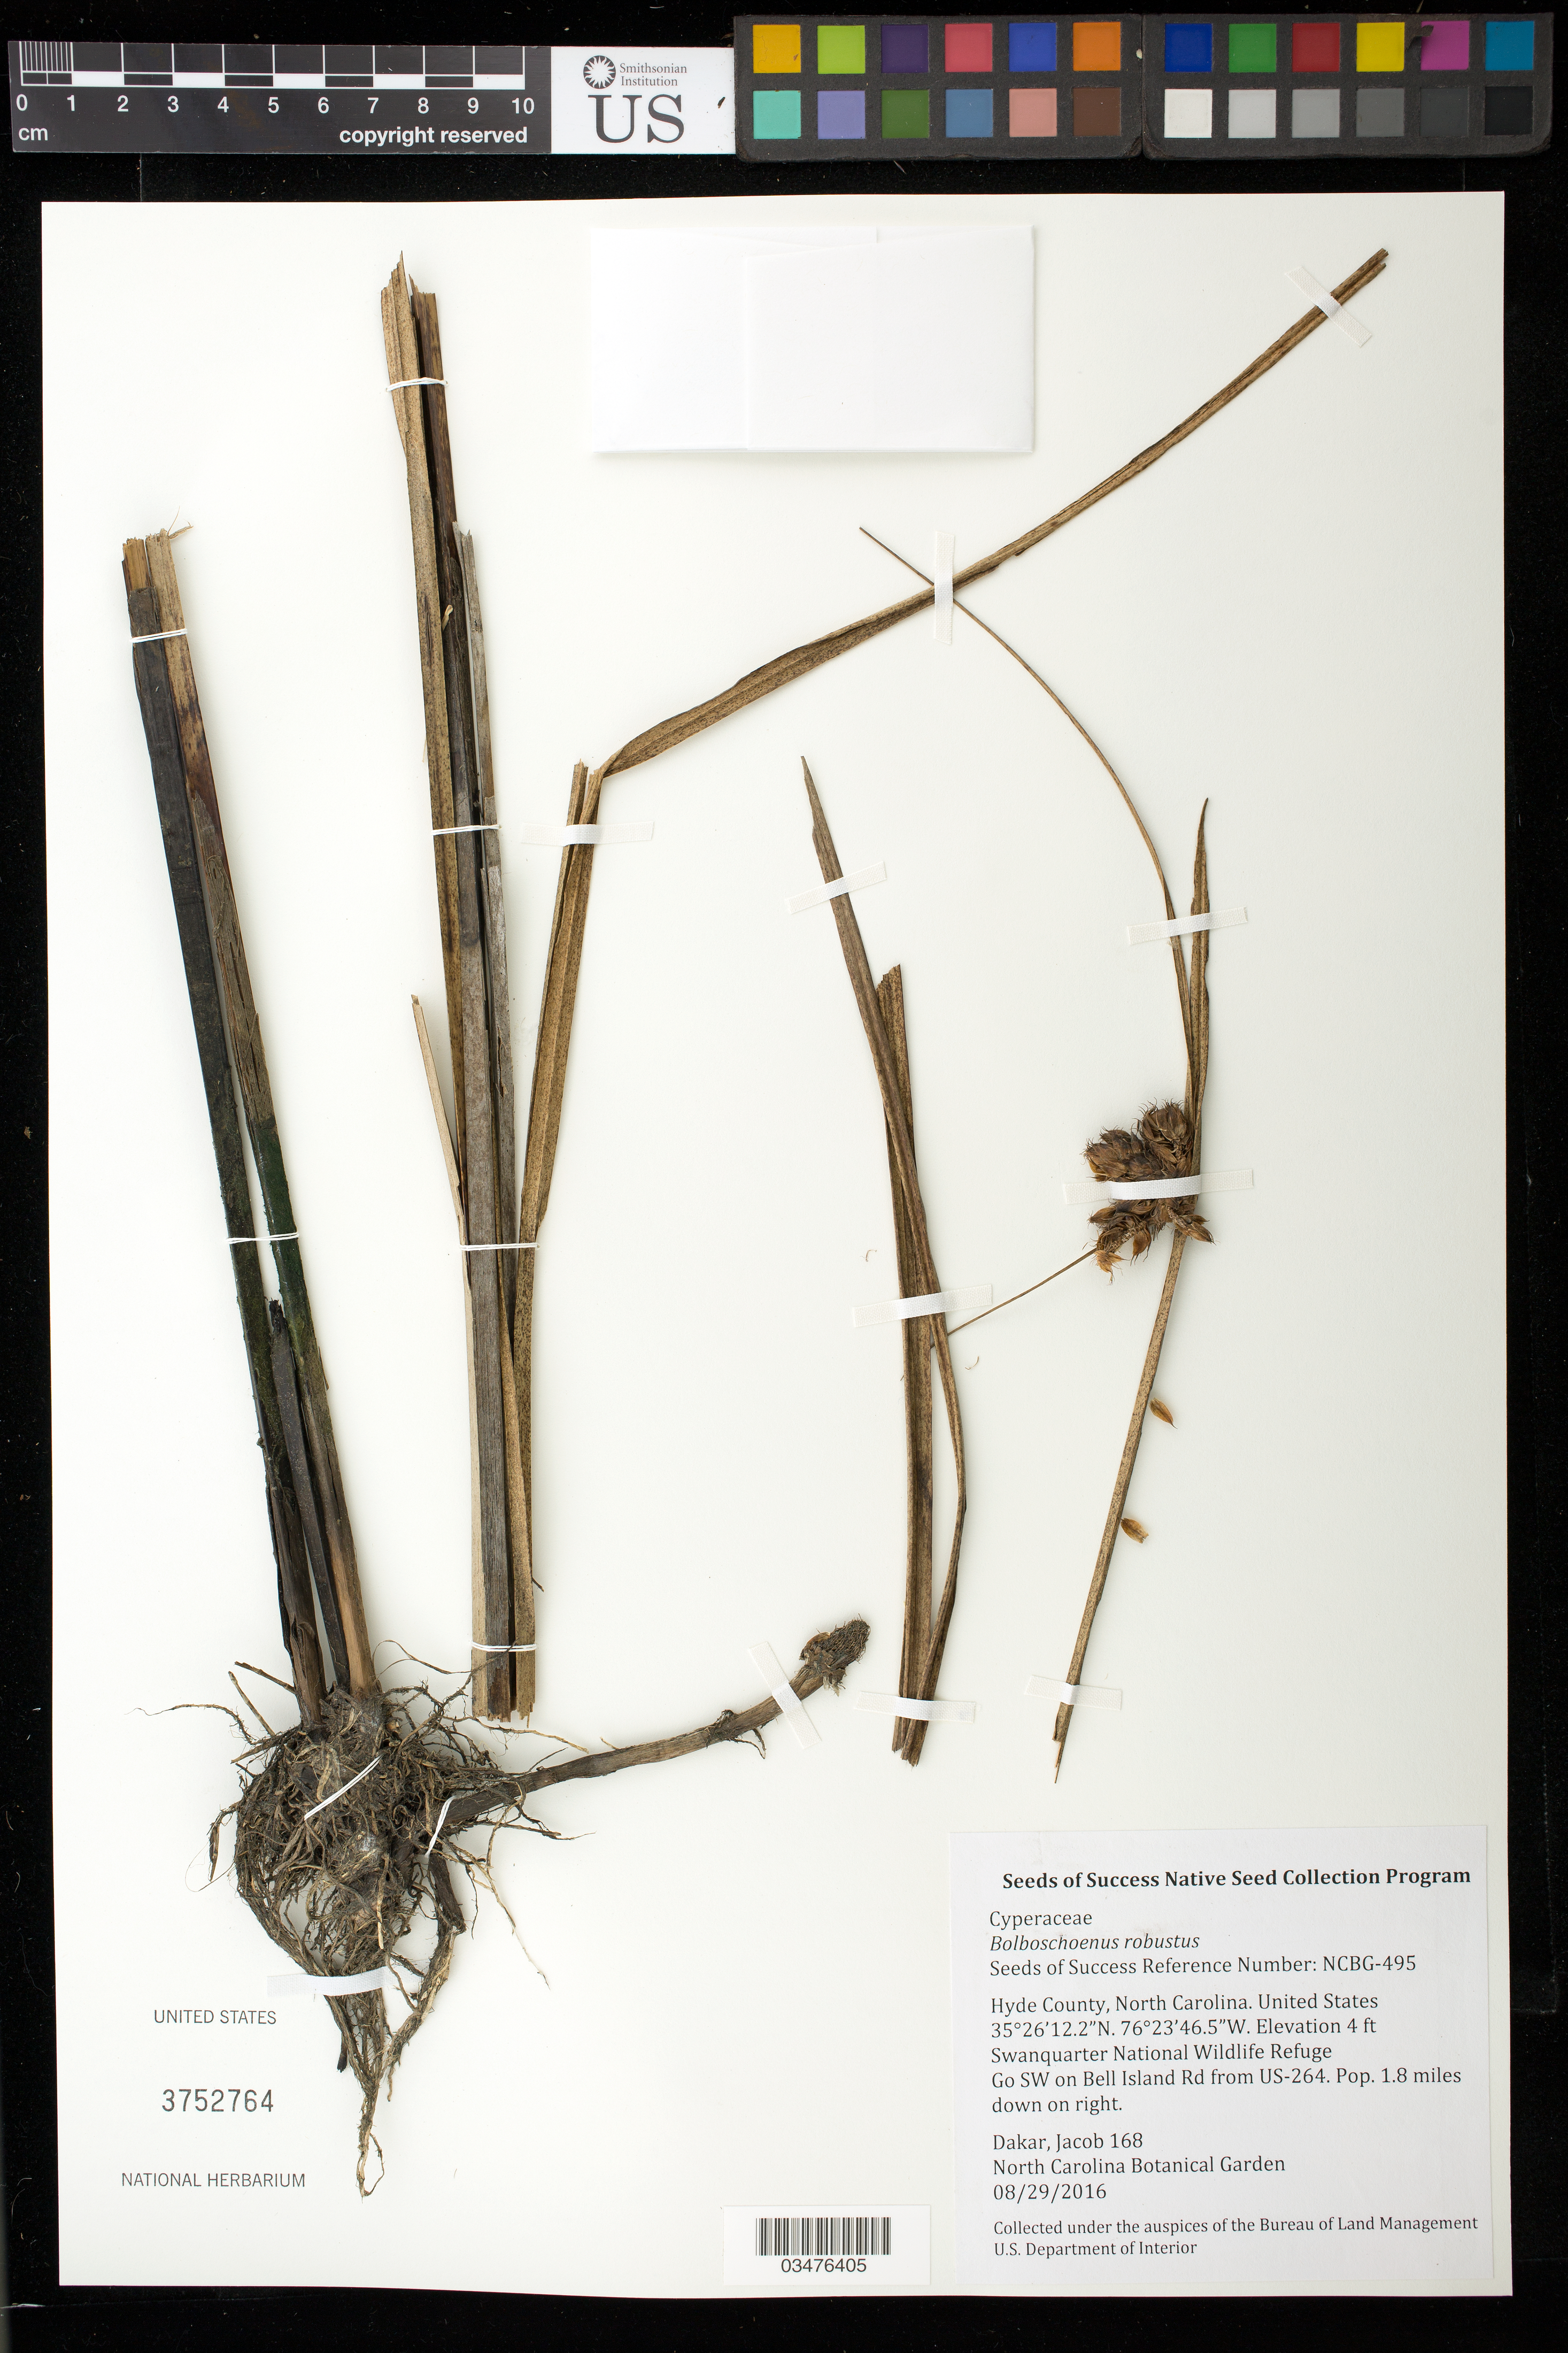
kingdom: Plantae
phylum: Tracheophyta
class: Liliopsida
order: Poales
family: Cyperaceae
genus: Bolboschoenus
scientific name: Bolboschoenus robustus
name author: (Pursh) Soják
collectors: J. Dakar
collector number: NCBG-495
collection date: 2016-08-29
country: United States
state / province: North Carolina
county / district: Hyde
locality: Swanquarter National Wildlife Refuge, Bell Island Rd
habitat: Tidal salt marsh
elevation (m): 1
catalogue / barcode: US 3752764